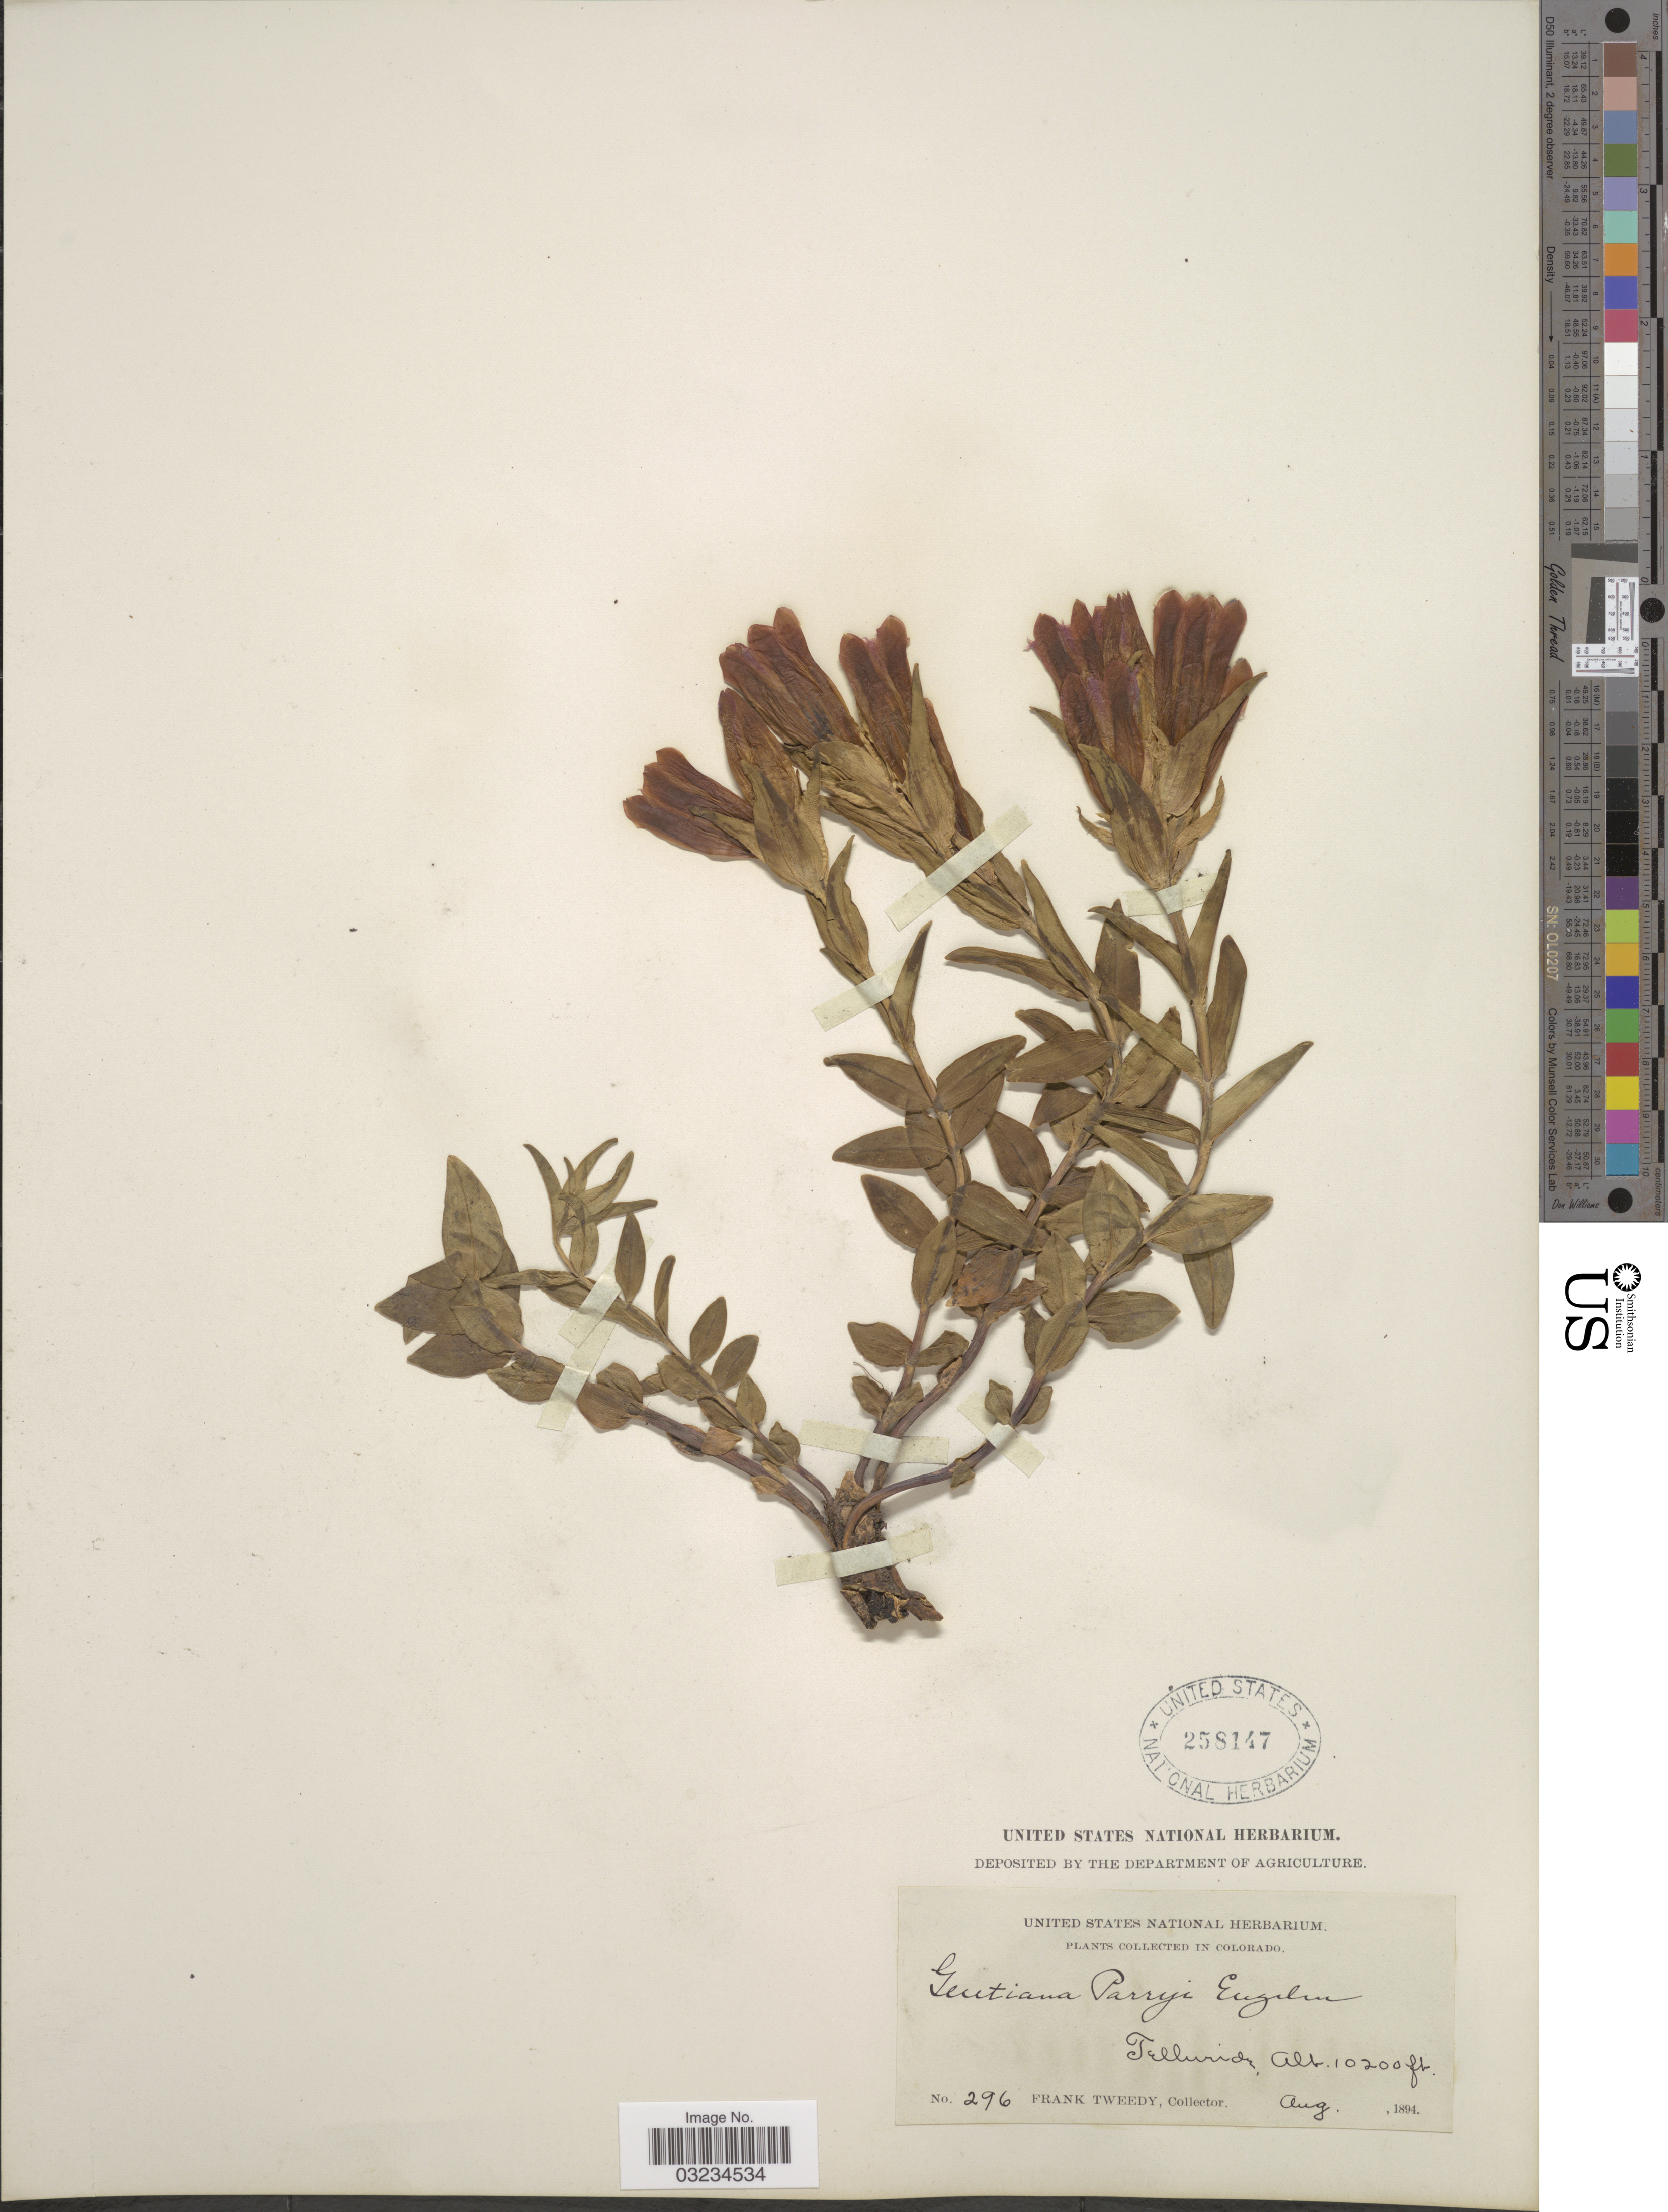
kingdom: Plantae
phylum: Tracheophyta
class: Magnoliopsida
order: Gentianales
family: Gentianaceae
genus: Gentiana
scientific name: Gentiana parryi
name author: Engelm.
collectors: F. Tweedy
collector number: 296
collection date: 1894-08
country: United States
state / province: Colorado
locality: Telluride.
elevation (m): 3109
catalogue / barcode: US 258147